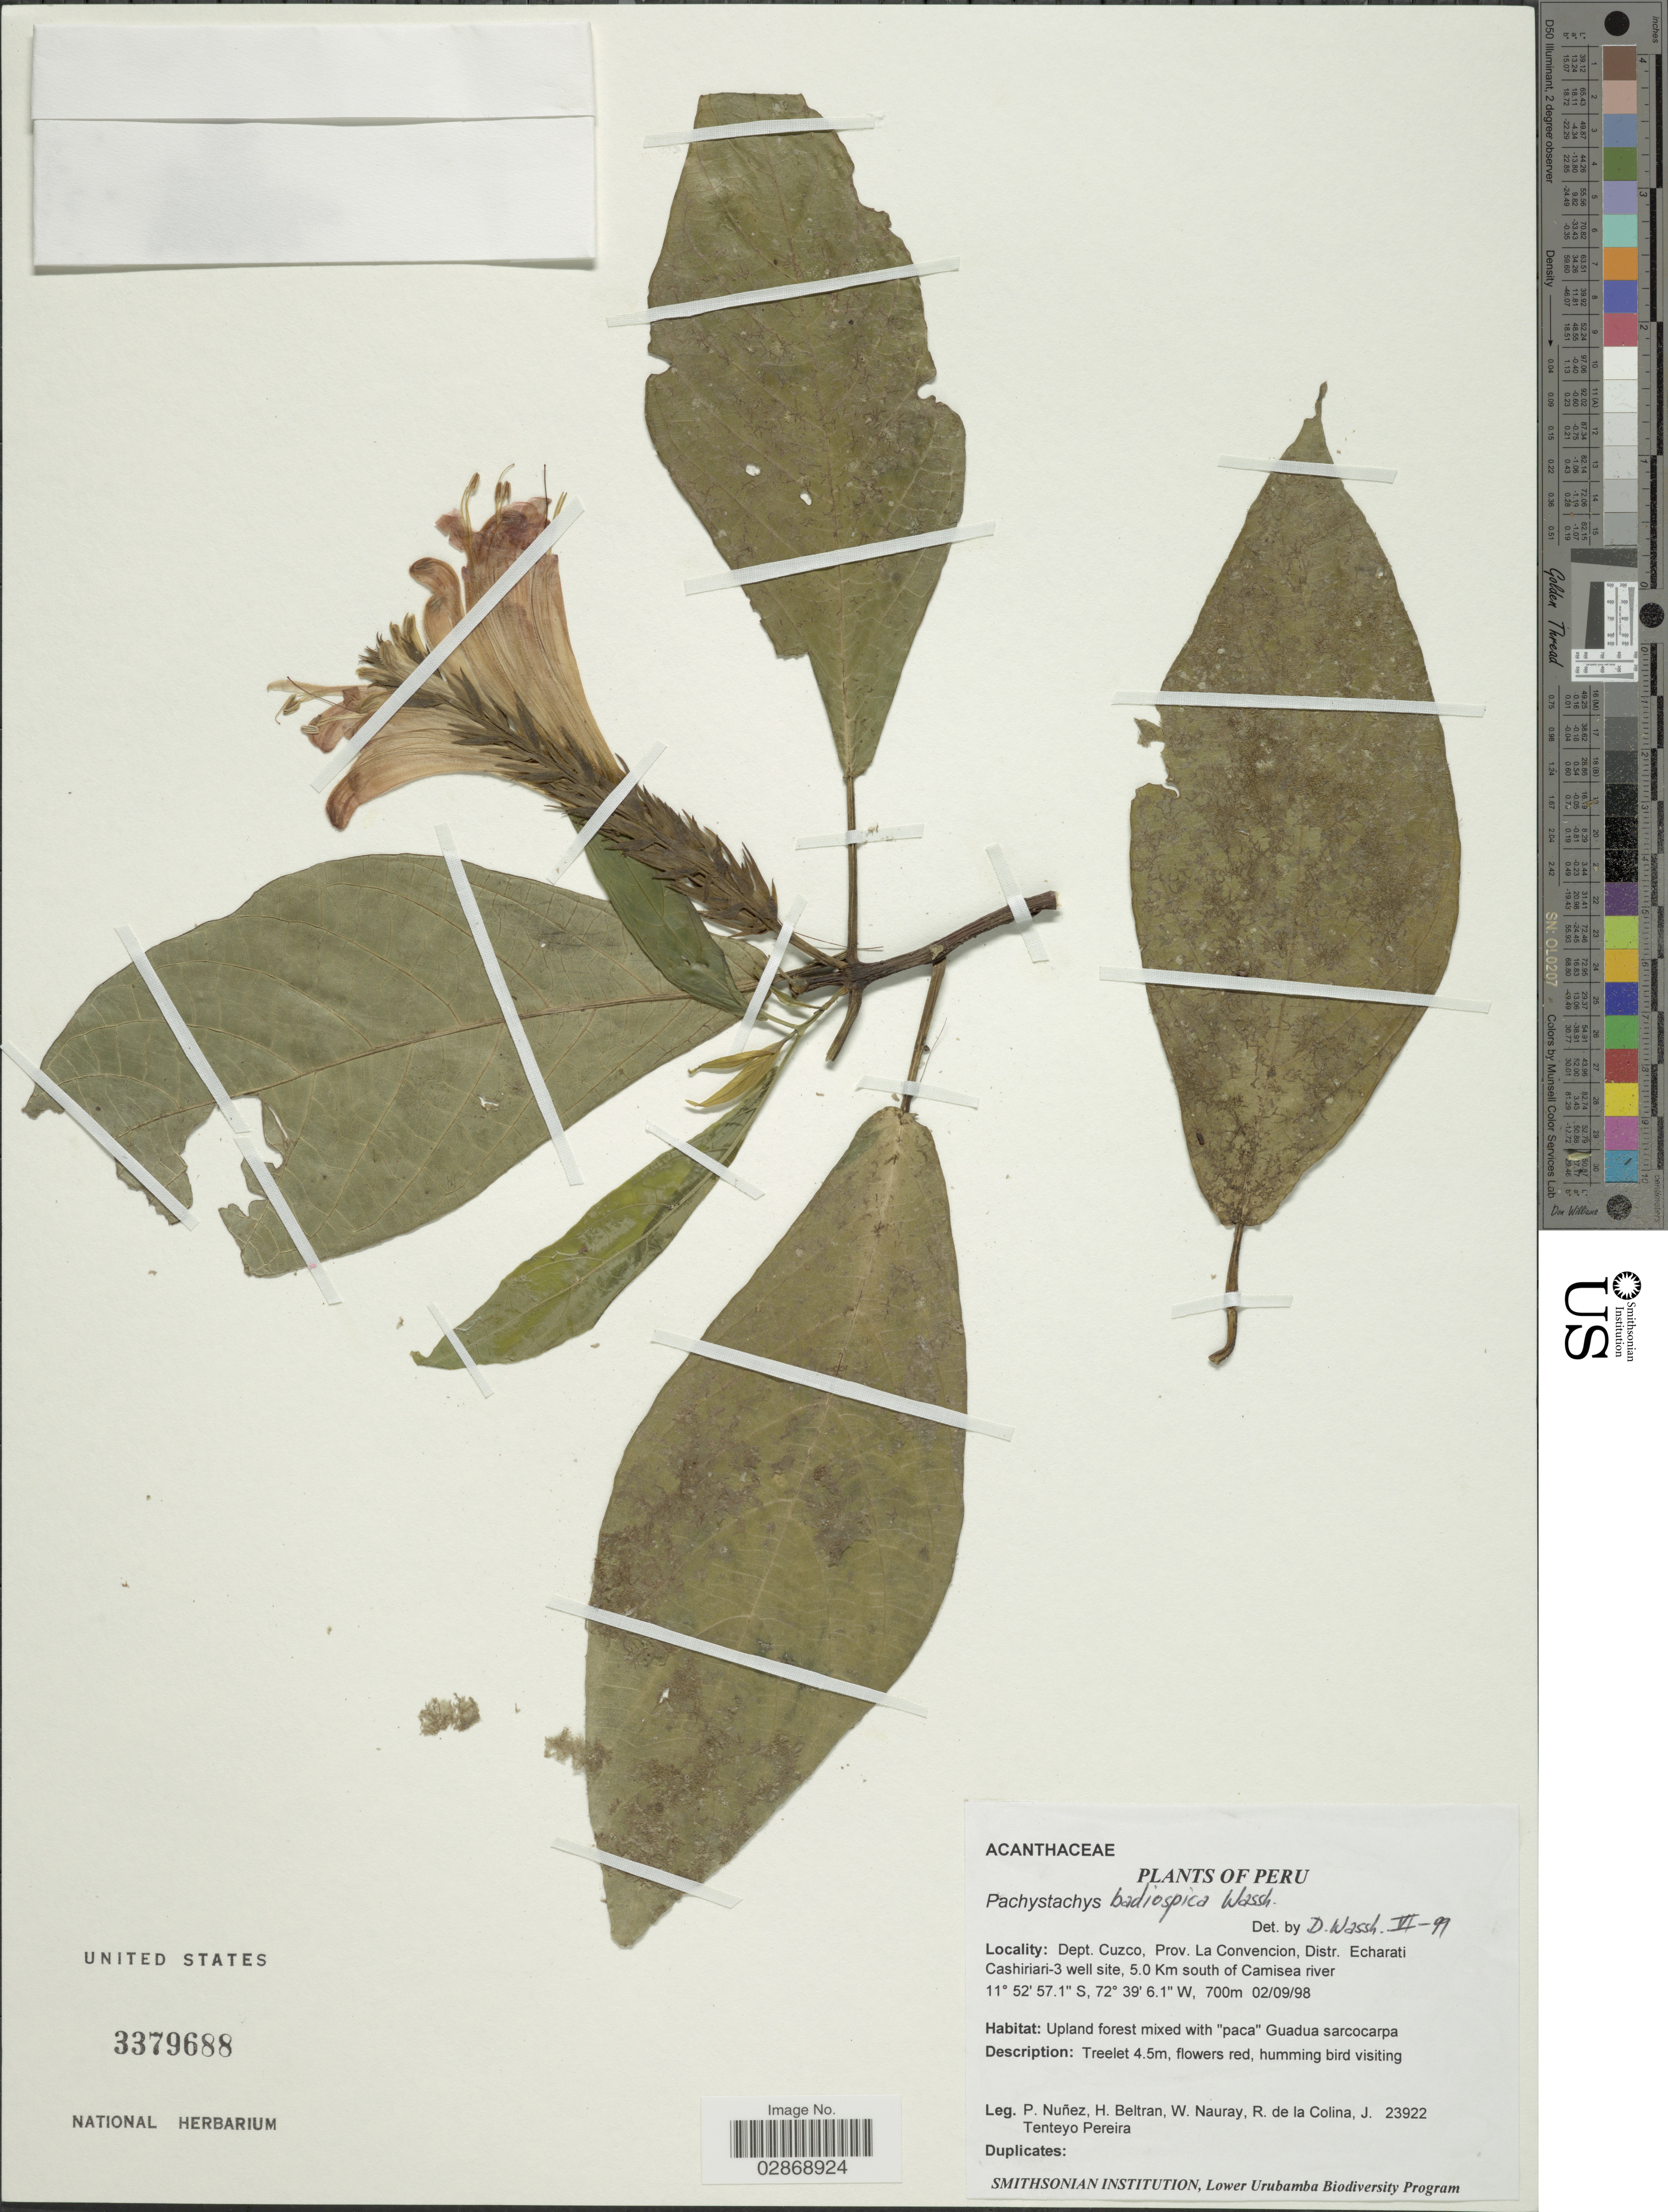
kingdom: Plantae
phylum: Tracheophyta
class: Magnoliopsida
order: Lamiales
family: Acanthaceae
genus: Pachystachys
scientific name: Pachystachys badiospica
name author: Wassh.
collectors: P. Nuñez V., H. Beltran, W. Nauray, R. de La Colina & J. Tenteyo Pereira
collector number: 23922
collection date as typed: Transcribed d/m/y: 2/9/98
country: Peru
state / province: Cusco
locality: Dept. Cuzco, Prov. La Convencion, Distr. Echarati Cashiriari-3 well site, 5.0 Km south of Camisea river.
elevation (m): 700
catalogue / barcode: US 3379688